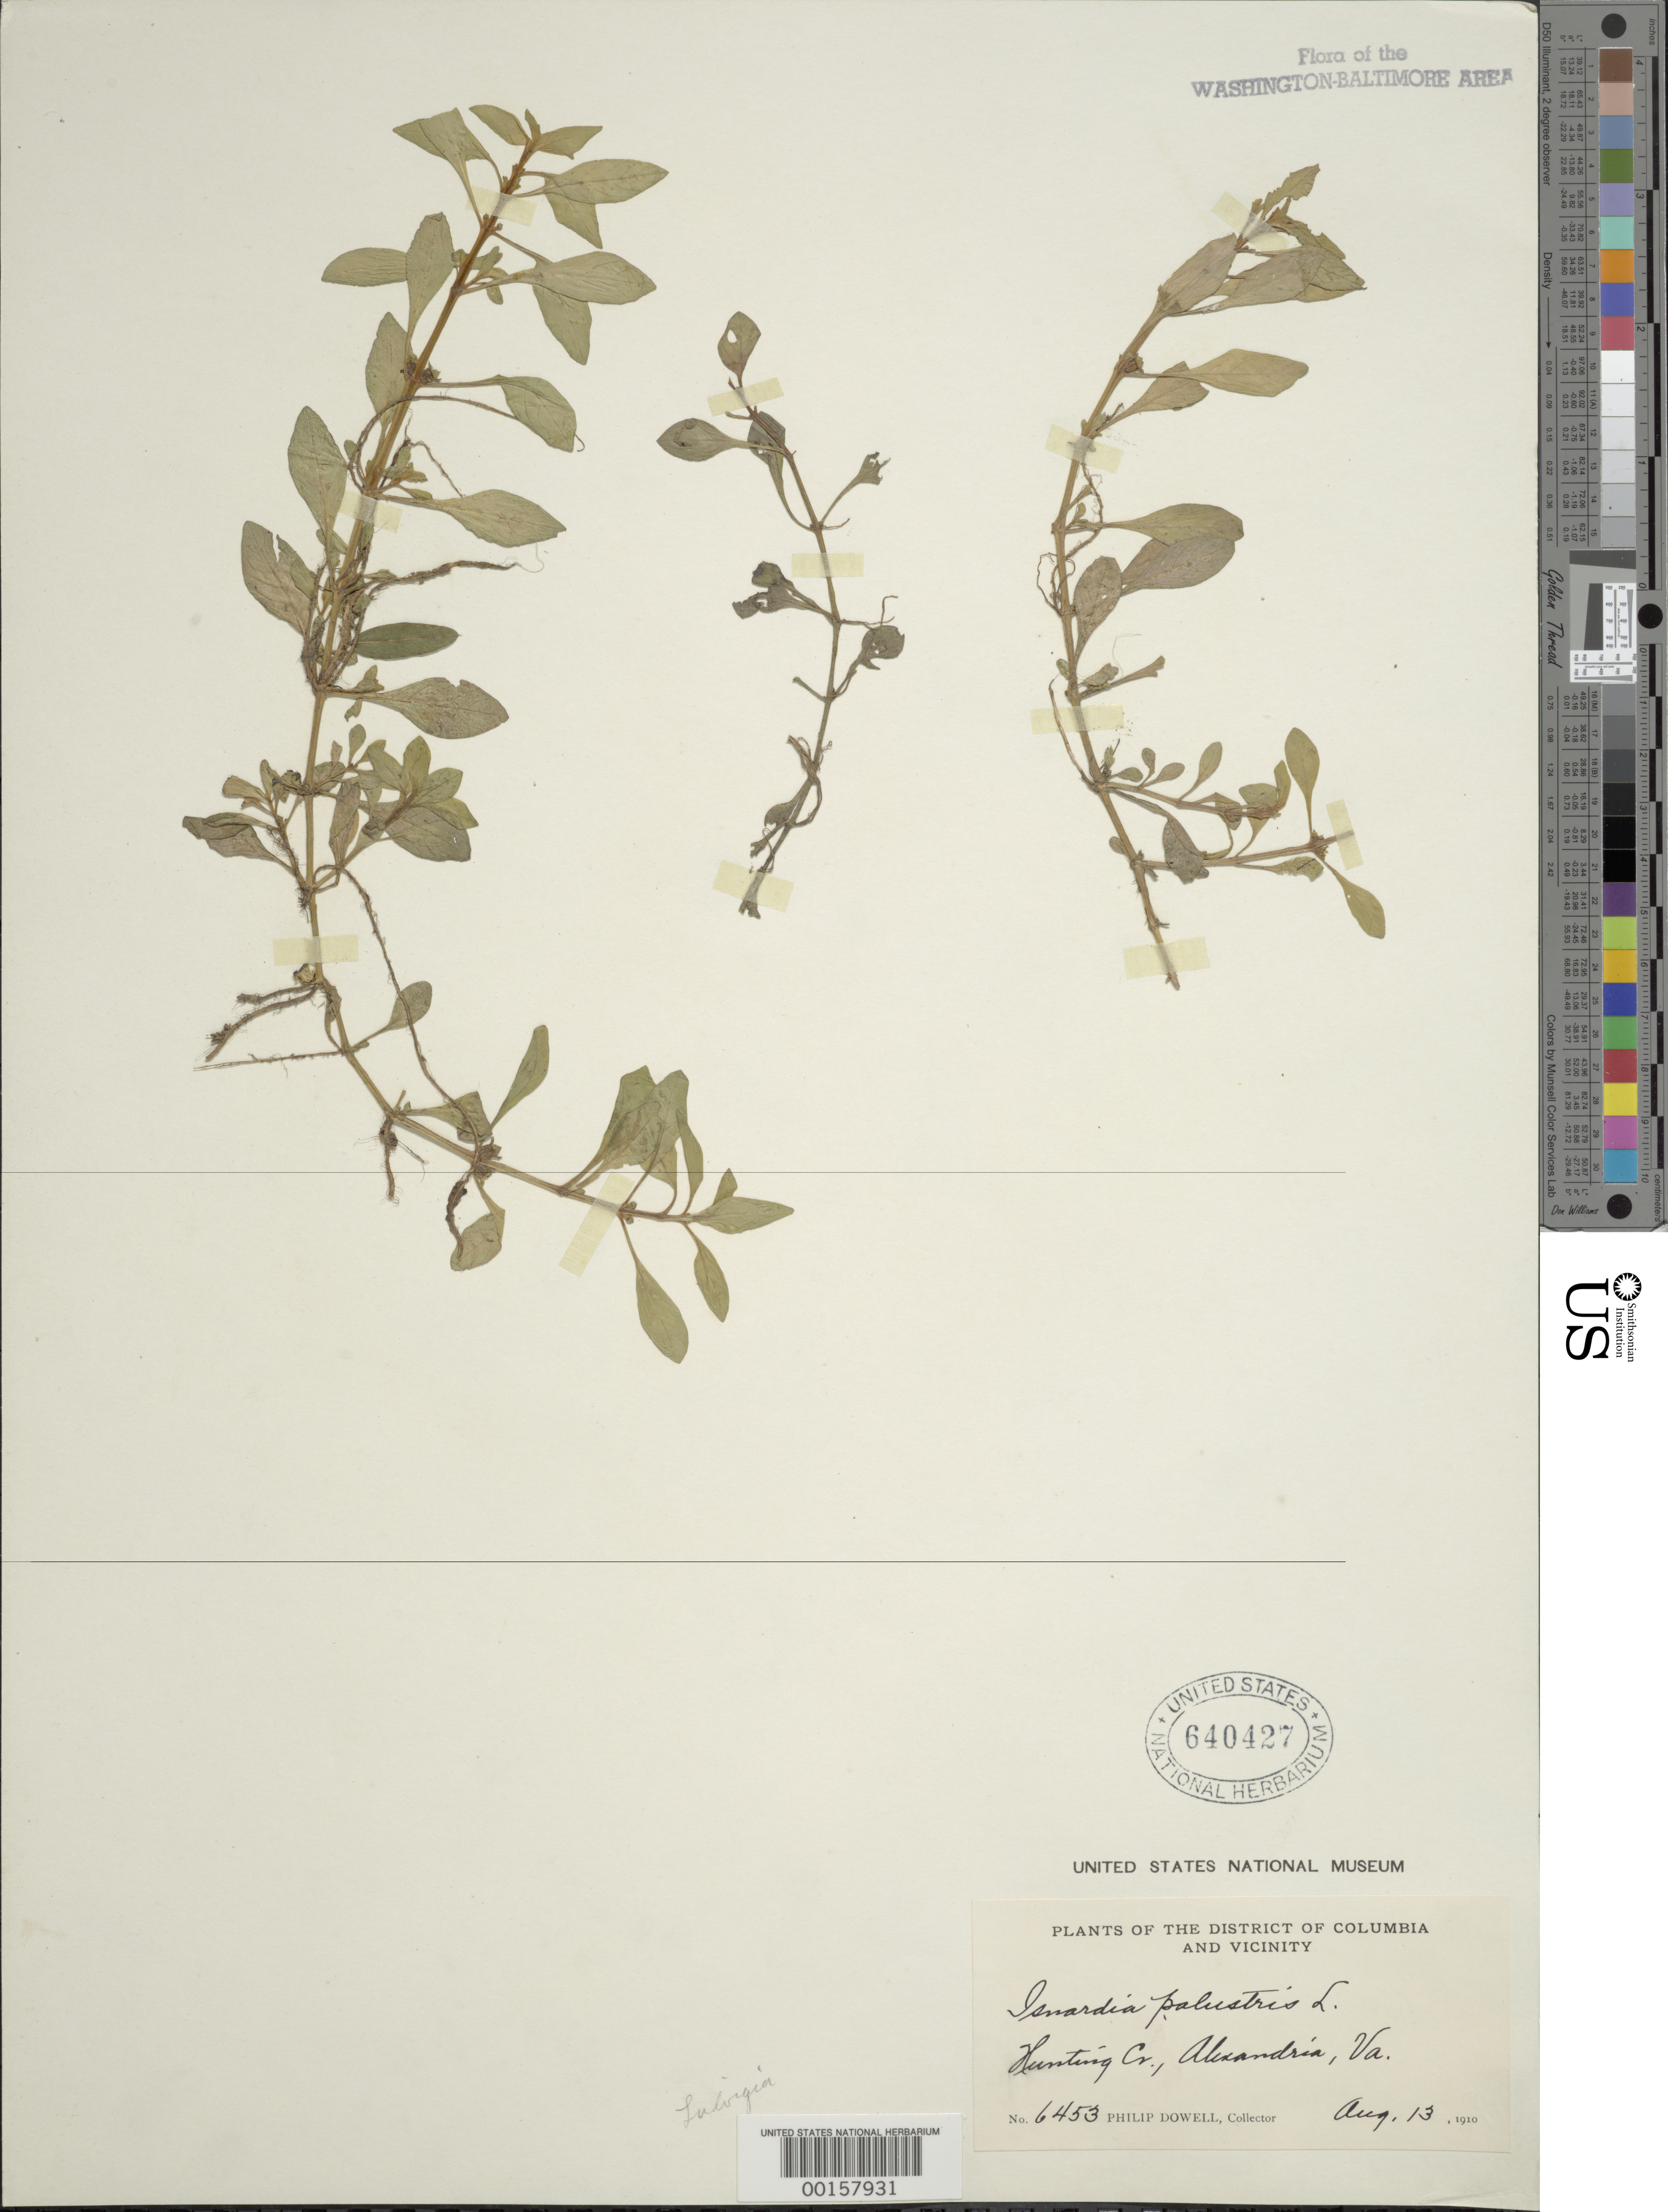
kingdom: Plantae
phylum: Tracheophyta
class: Magnoliopsida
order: Myrtales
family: Onagraceae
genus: Ludwigia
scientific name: Ludwigia palustris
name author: (L.) Elliott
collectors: P. Dowell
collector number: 6453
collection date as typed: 13 Aug 1910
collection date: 1910-08-13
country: United States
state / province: Virginia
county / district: Fairfax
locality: Hunting Creek, Alexandria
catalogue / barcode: US 640427